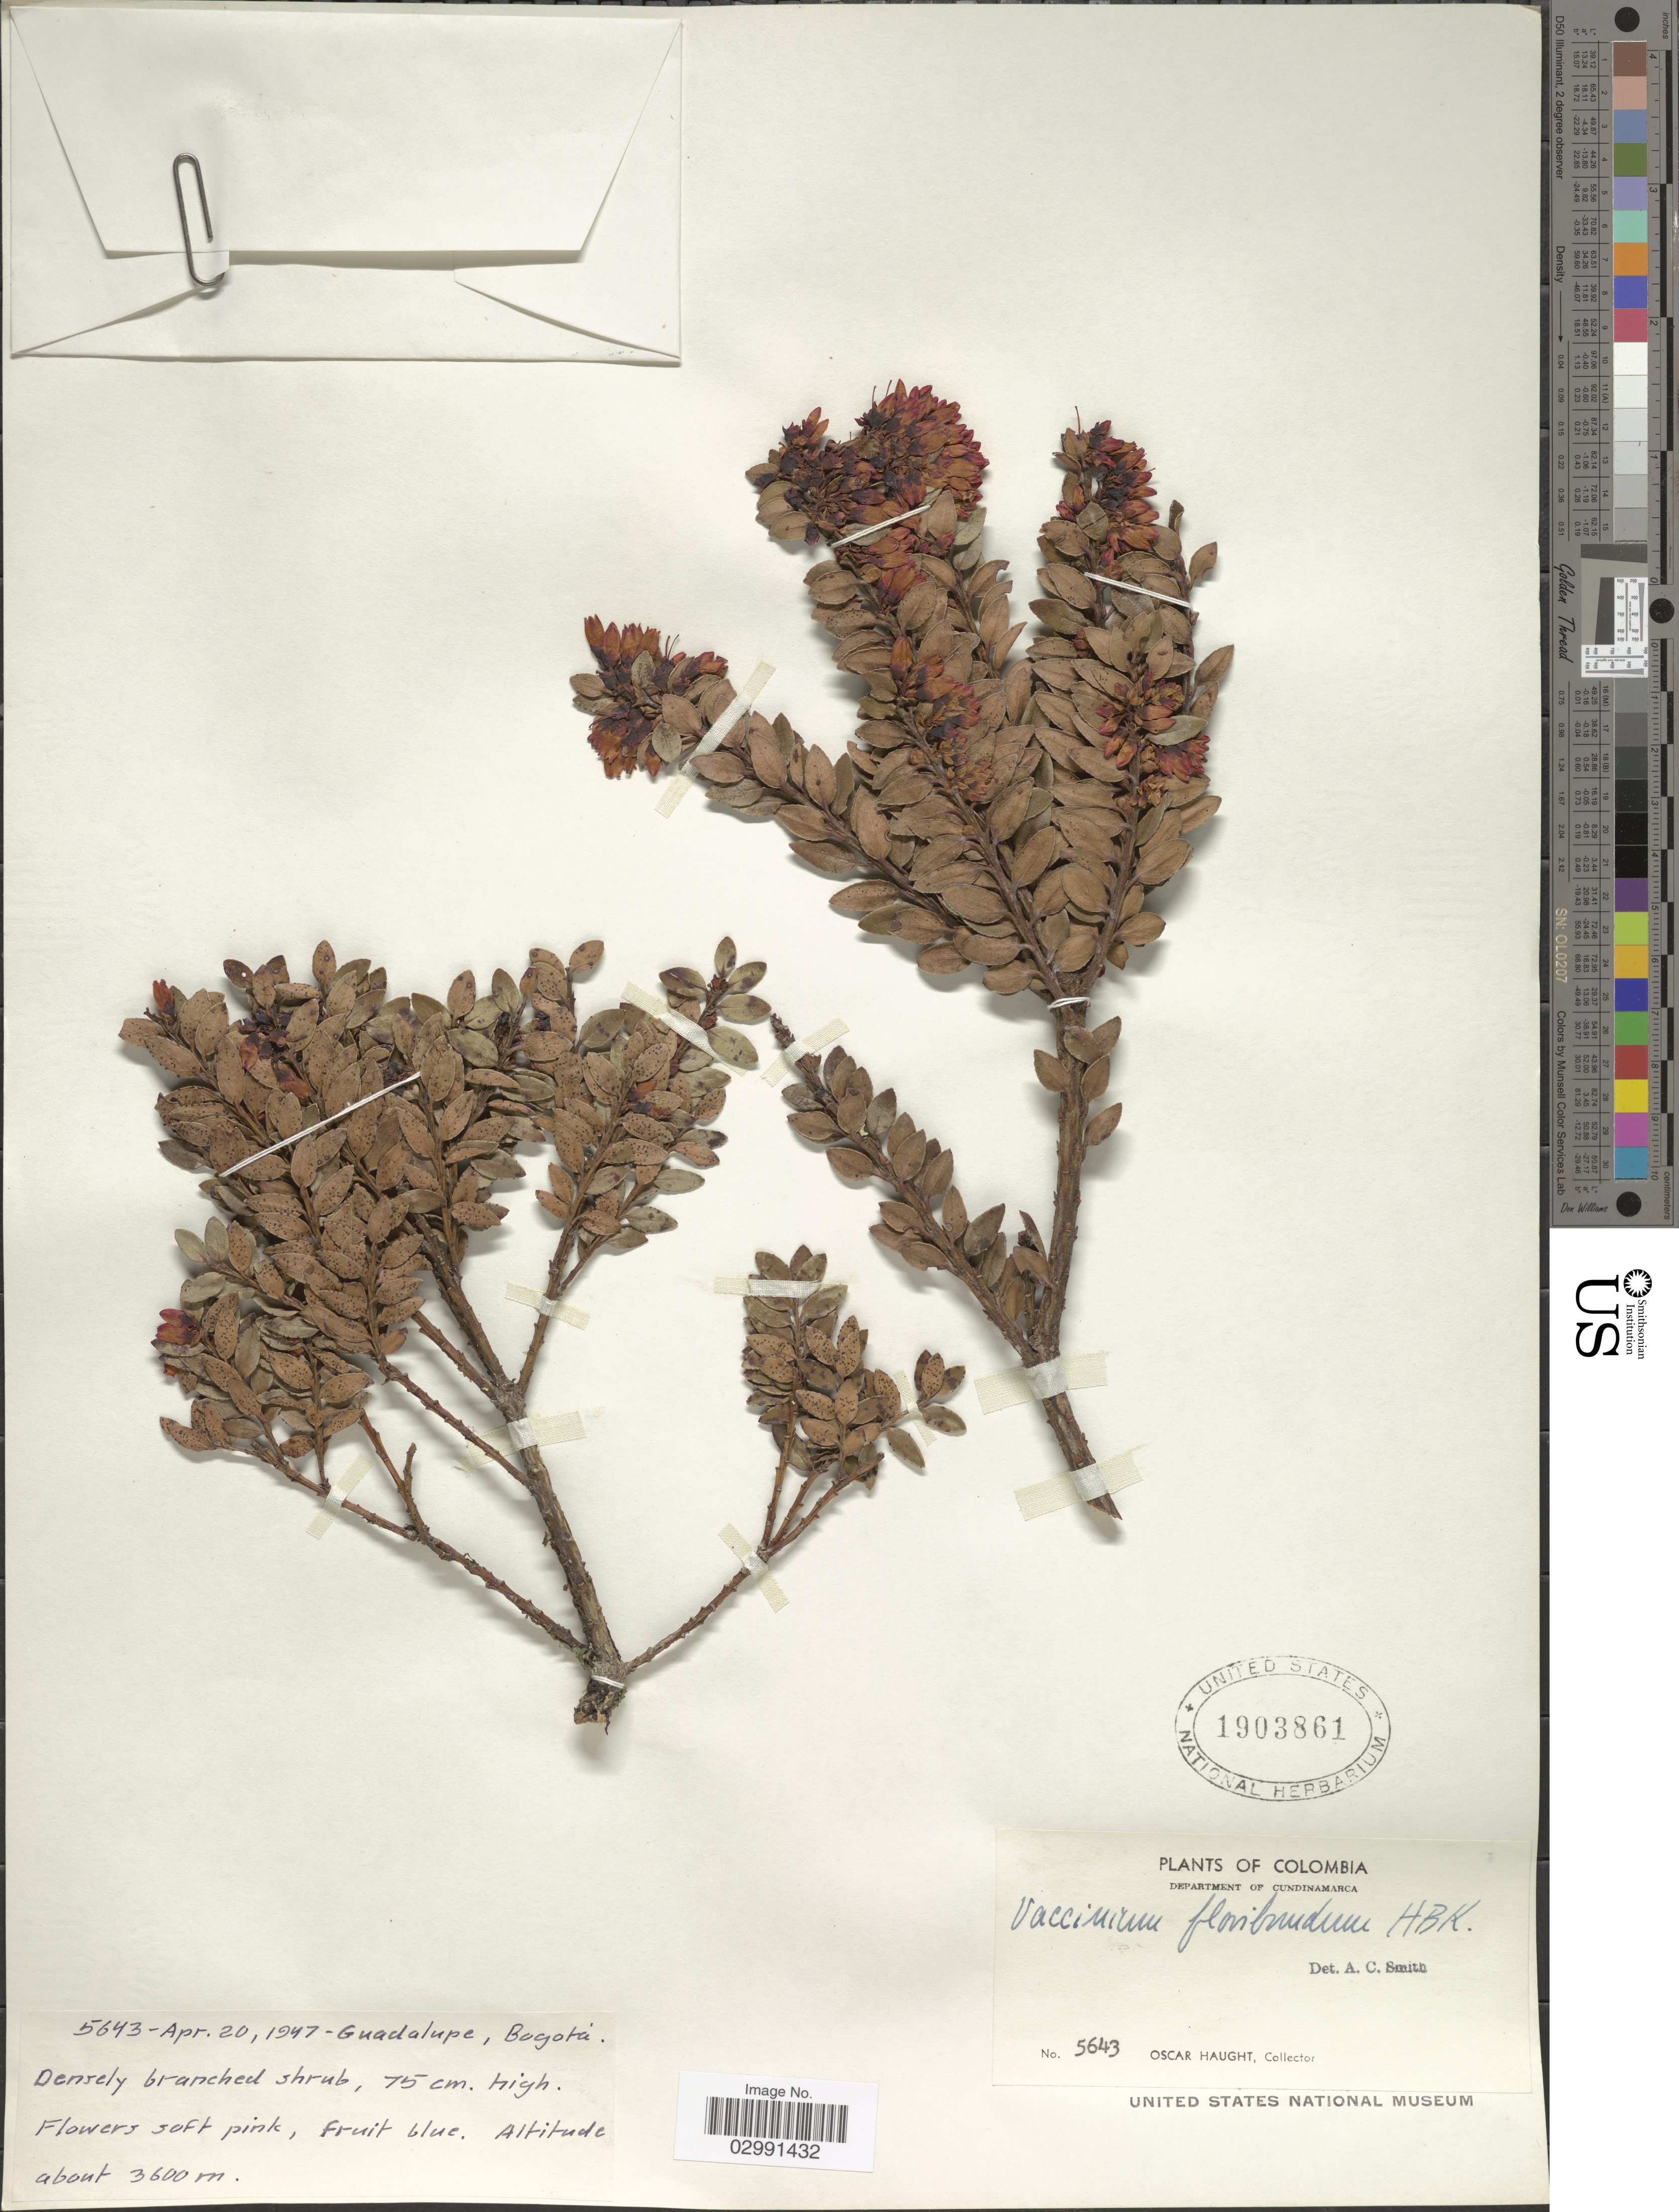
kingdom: Plantae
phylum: Tracheophyta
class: Magnoliopsida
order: Ericales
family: Ericaceae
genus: Vaccinium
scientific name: Vaccinium floribundum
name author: Kunth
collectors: O. L. Haught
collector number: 5643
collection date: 1947-04-20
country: Colombia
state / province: Cundinamarca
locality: Department of Cundinamarca. Guadalupe, Bogota.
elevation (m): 3600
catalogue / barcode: US 1903861